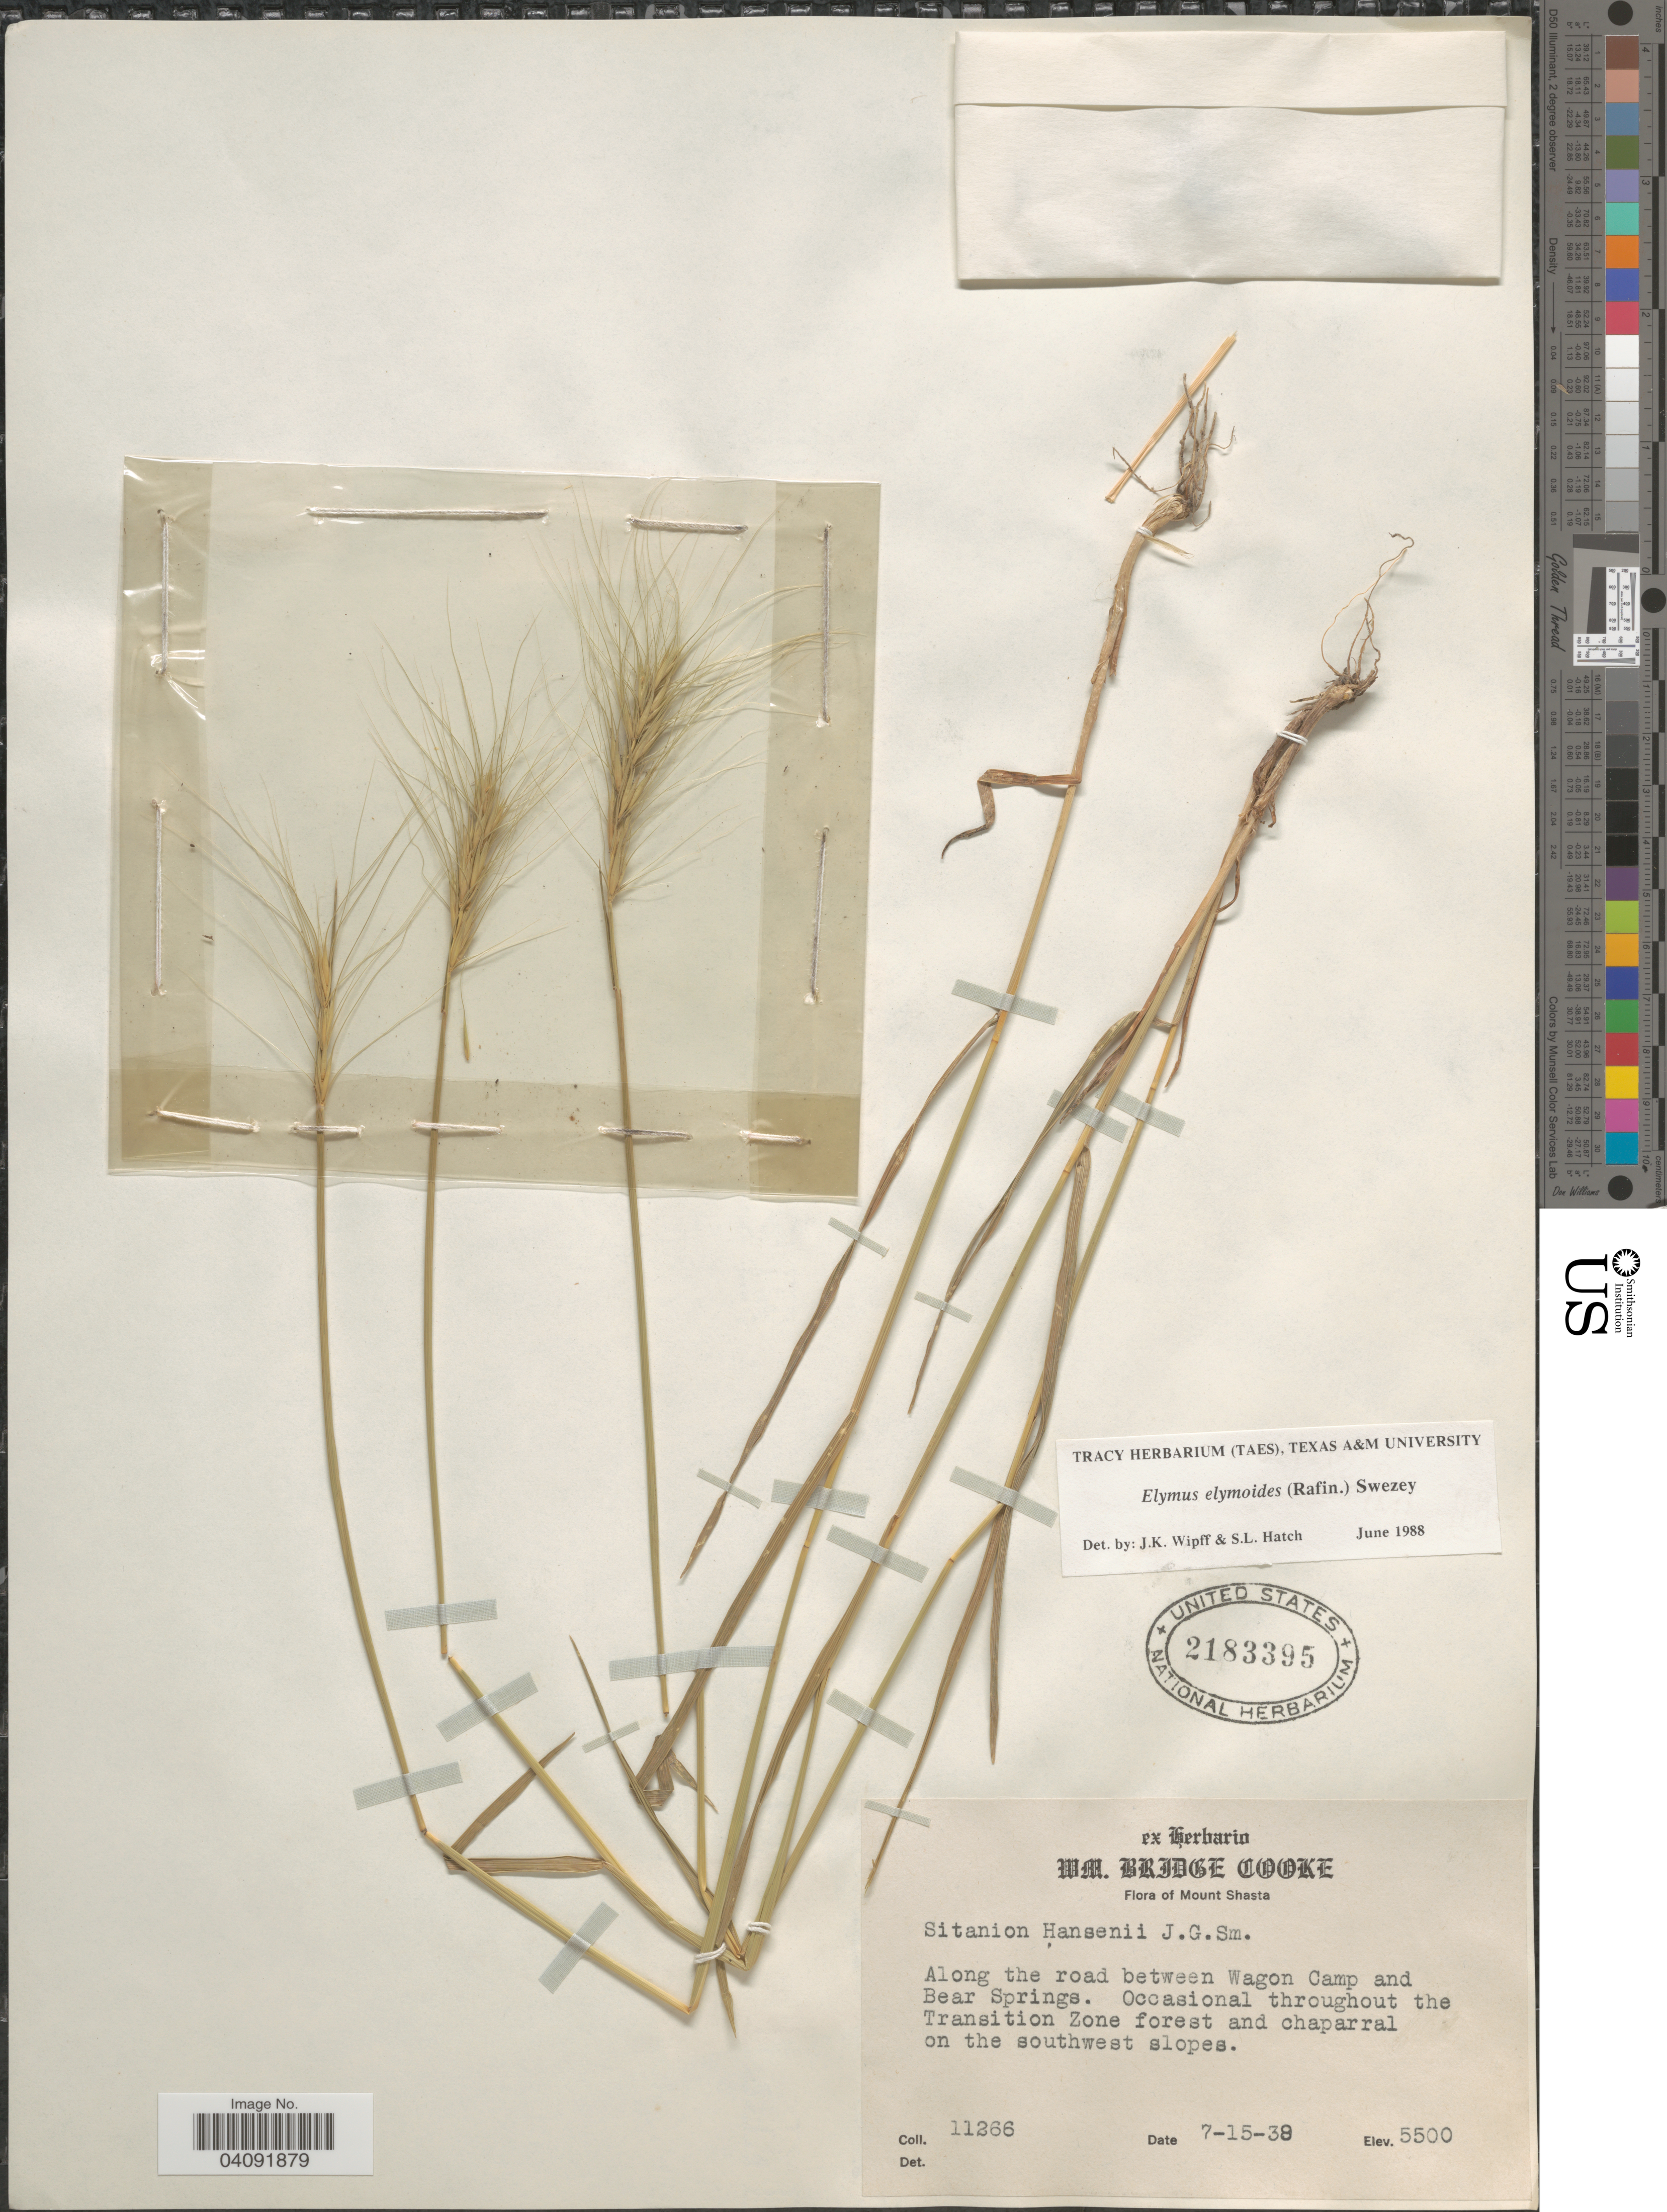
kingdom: Plantae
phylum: Tracheophyta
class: Liliopsida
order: Poales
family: Poaceae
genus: Elymus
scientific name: Elymus elymoides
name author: (Raf.) Swezey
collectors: ex herb. WM. Bridge Cooke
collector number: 11266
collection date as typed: Transcribed d/m/y: 15/7/38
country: United States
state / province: California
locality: Mount Shasta. Along the road between Wagon Camp and Bear Springs. Occasional throughout the Transition Zone forest and chaparral on the southwest slopes.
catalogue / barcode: US 2183395